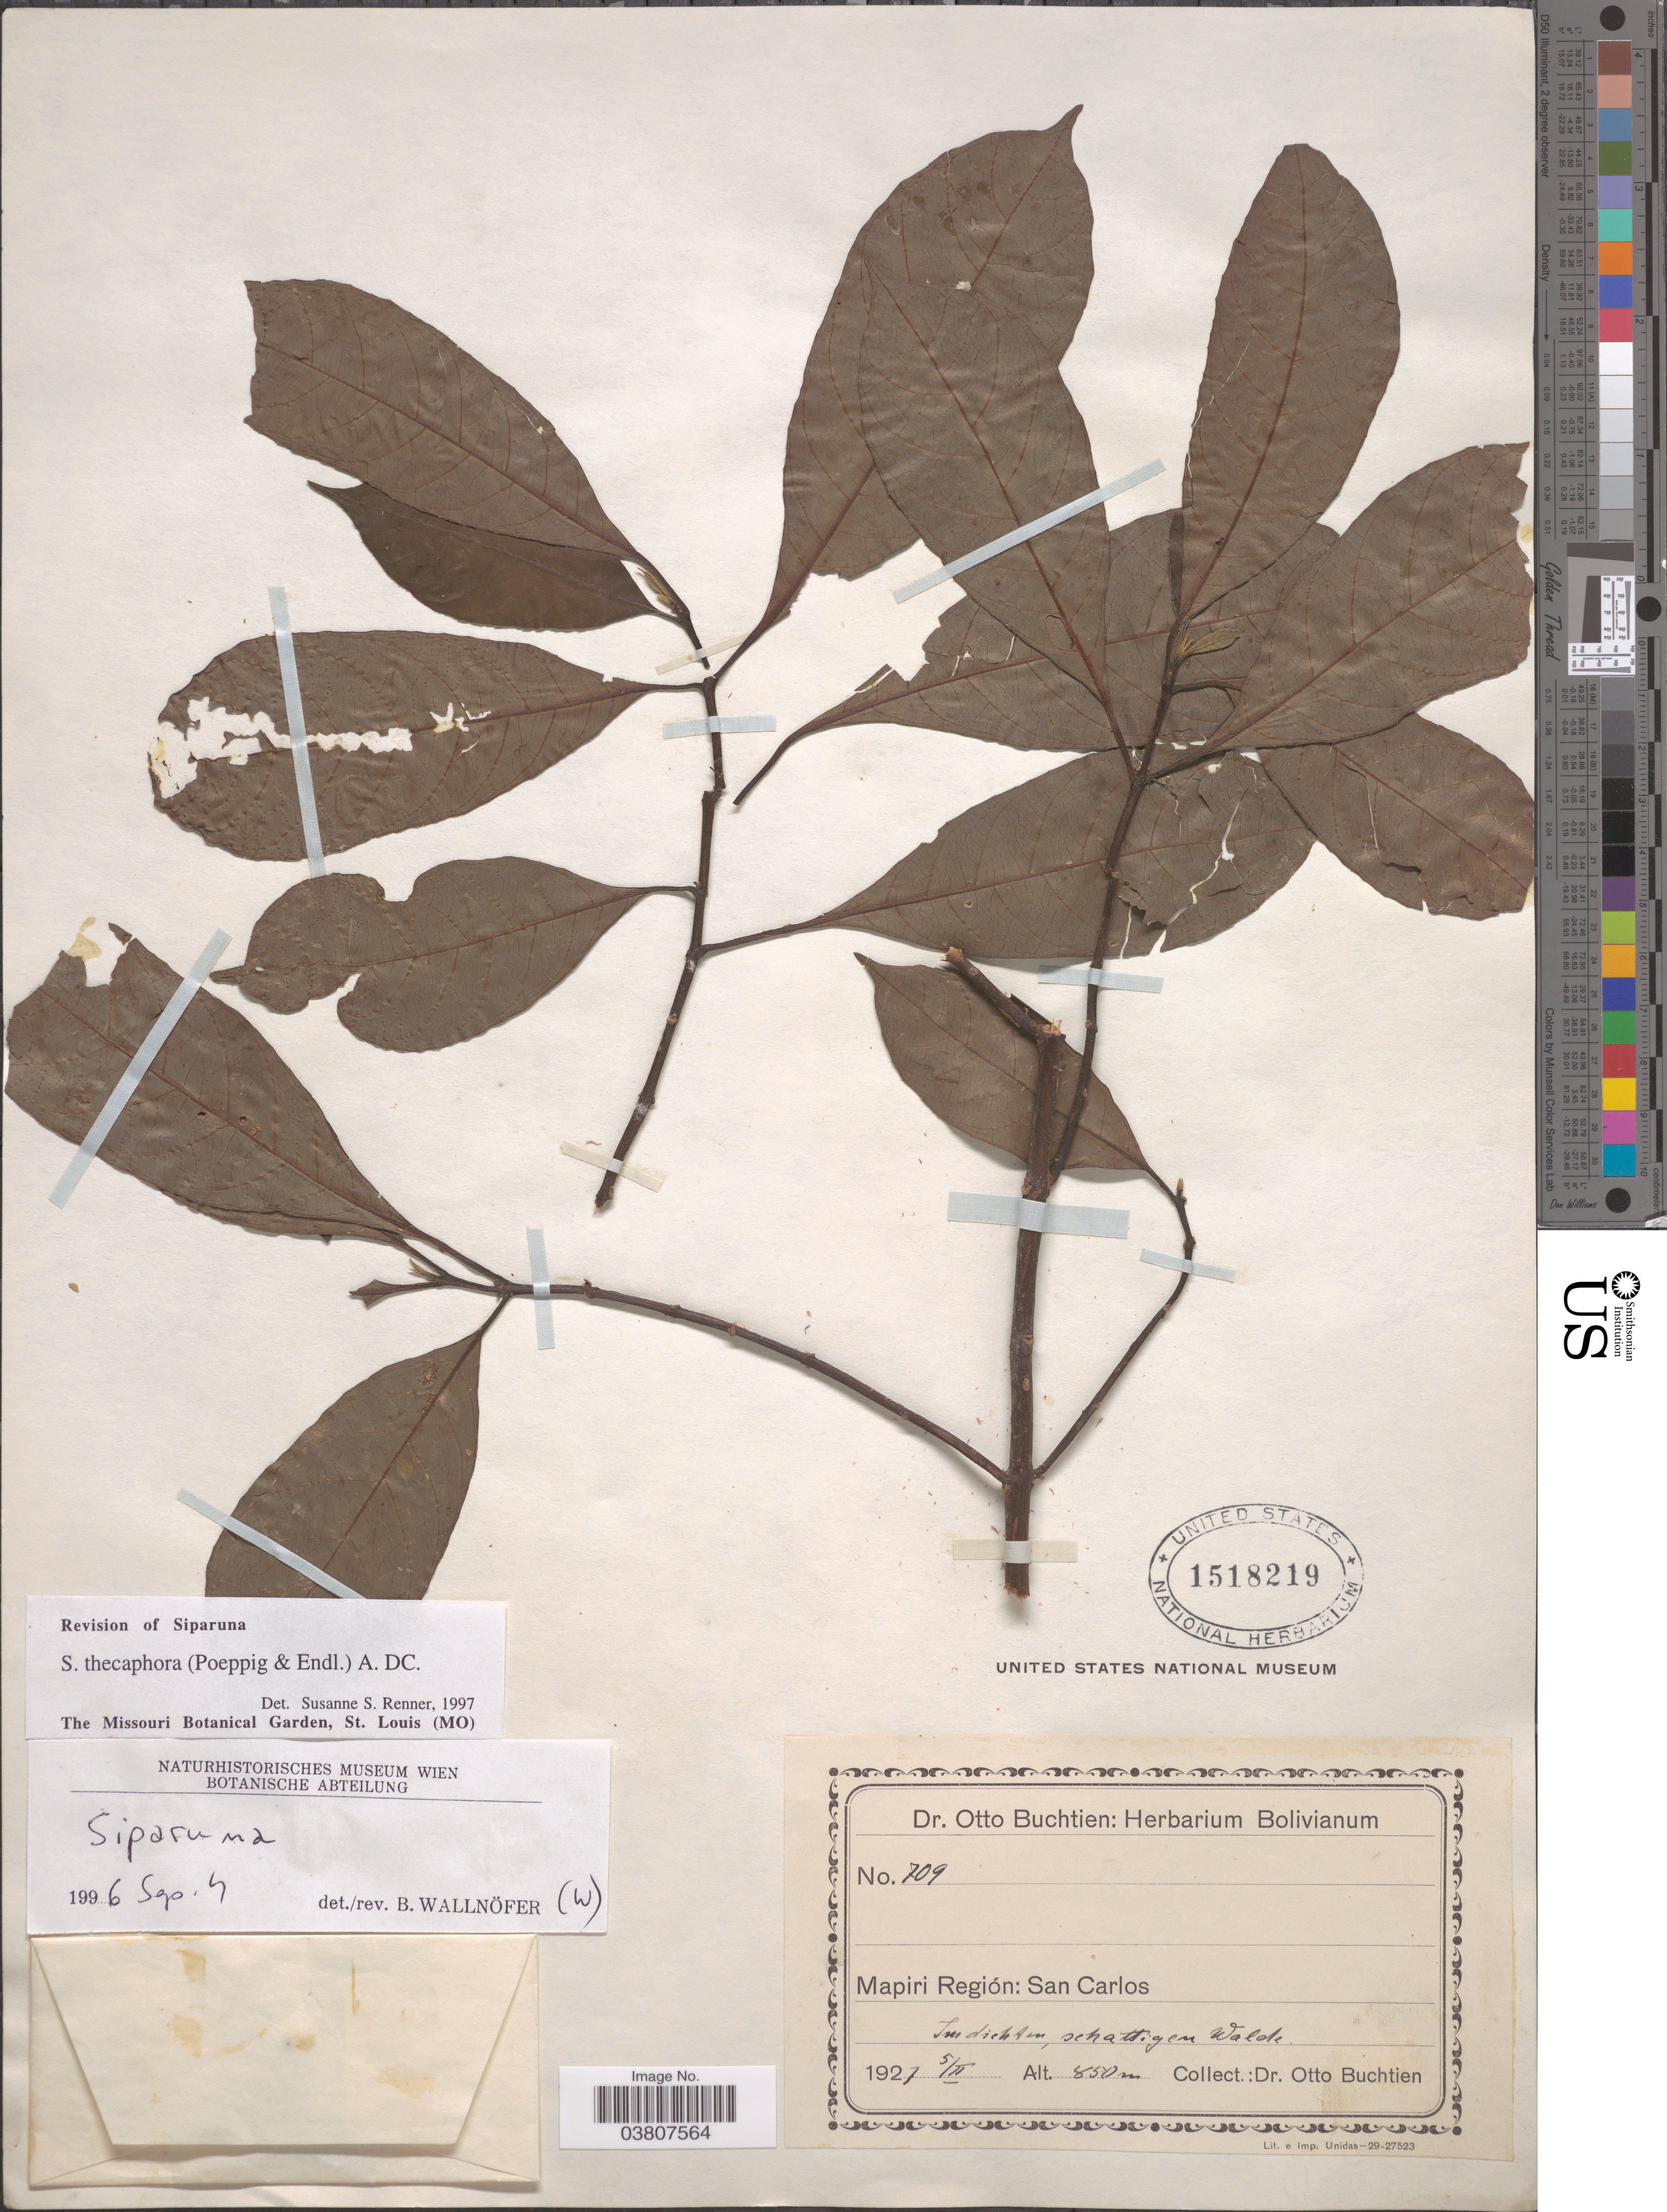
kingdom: Plantae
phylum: Tracheophyta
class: Magnoliopsida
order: Laurales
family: Siparunaceae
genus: Siparuna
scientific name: Siparuna thecaphora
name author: (Poepp. & Endl.) A. DC.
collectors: O. Buchtien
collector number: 709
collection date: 1927-02-05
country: Bolivia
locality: Mapiri Región: San Carlos. Indischten, schattigen Walde.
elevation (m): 850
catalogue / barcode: US 1518219